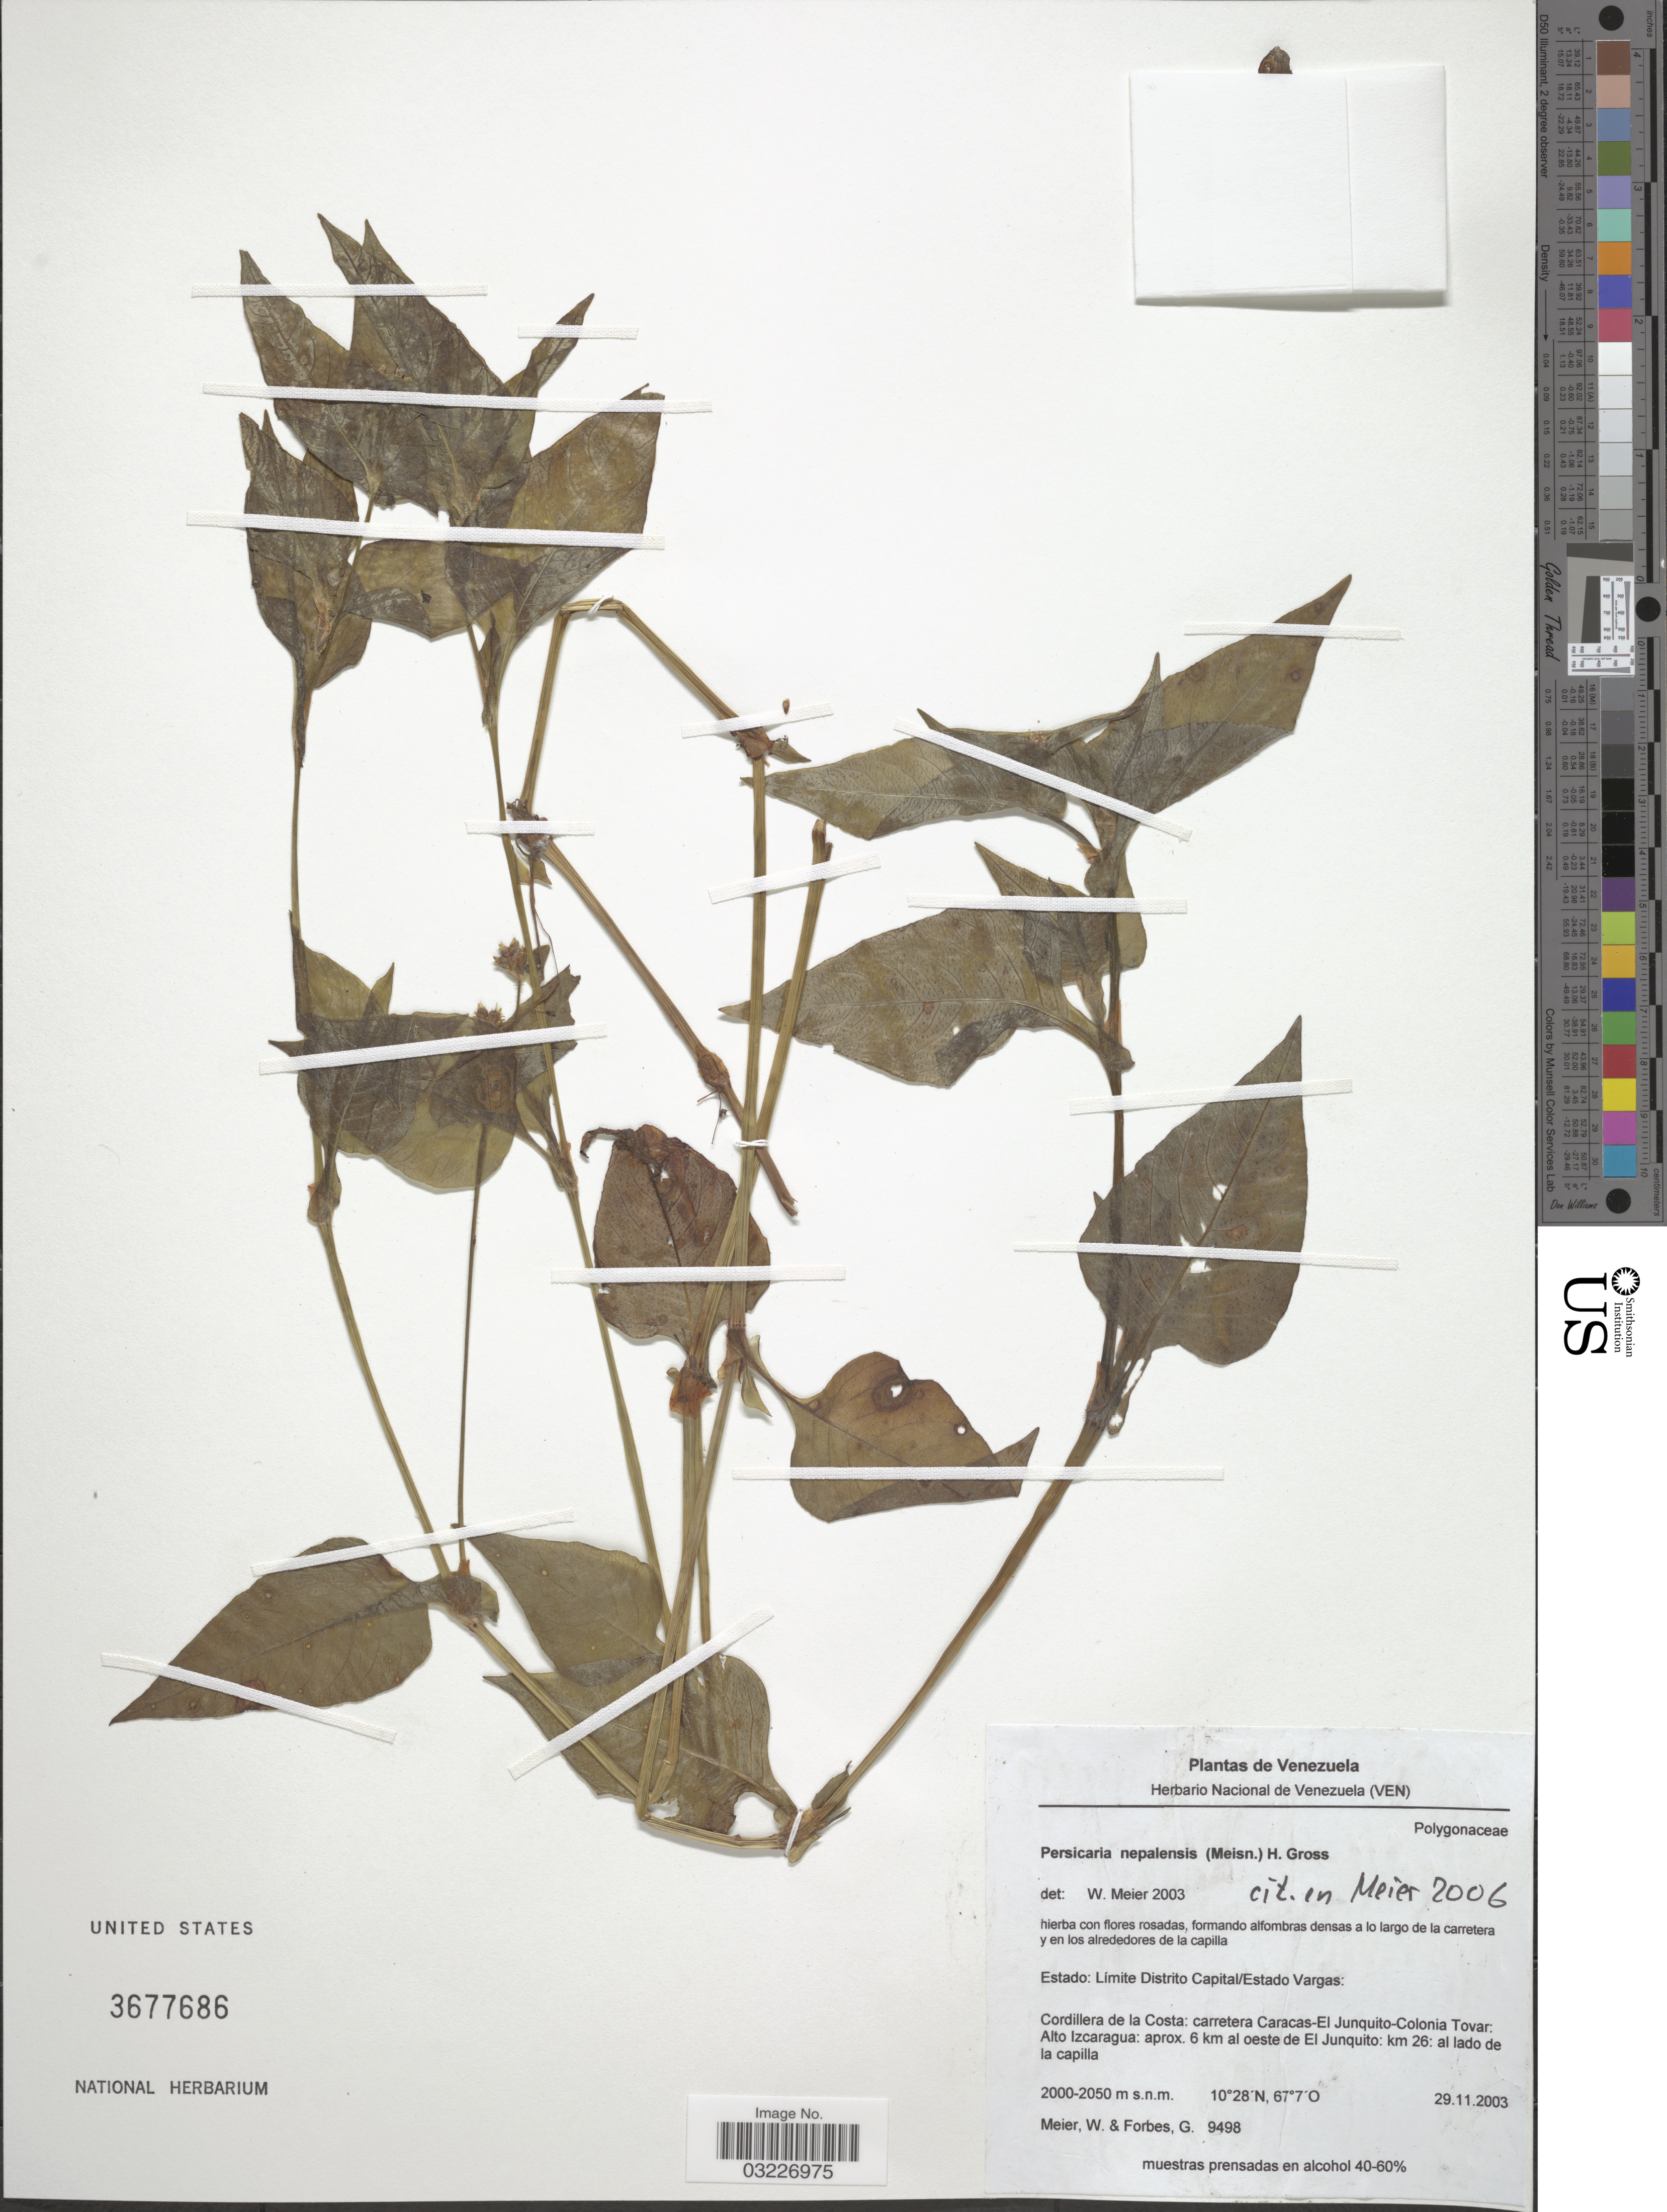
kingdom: Plantae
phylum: Tracheophyta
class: Magnoliopsida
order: Caryophyllales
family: Polygonaceae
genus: Polygonum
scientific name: Polygonum nepalense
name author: Meisn.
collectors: W. Meier & G. Forbes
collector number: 9498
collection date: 2003-11-29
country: Venezuela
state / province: Vargas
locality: Estado: Limite Distrito Capital/ Estado Vargas: Cordillera de la Costa: carretera Caracas-El Junquito-Colonia Tovar: Alto Izcaragua: aprox. 6 km al oeste de El Junquito: km 26: al lado de la capilla.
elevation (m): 2000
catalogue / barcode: US 3677686